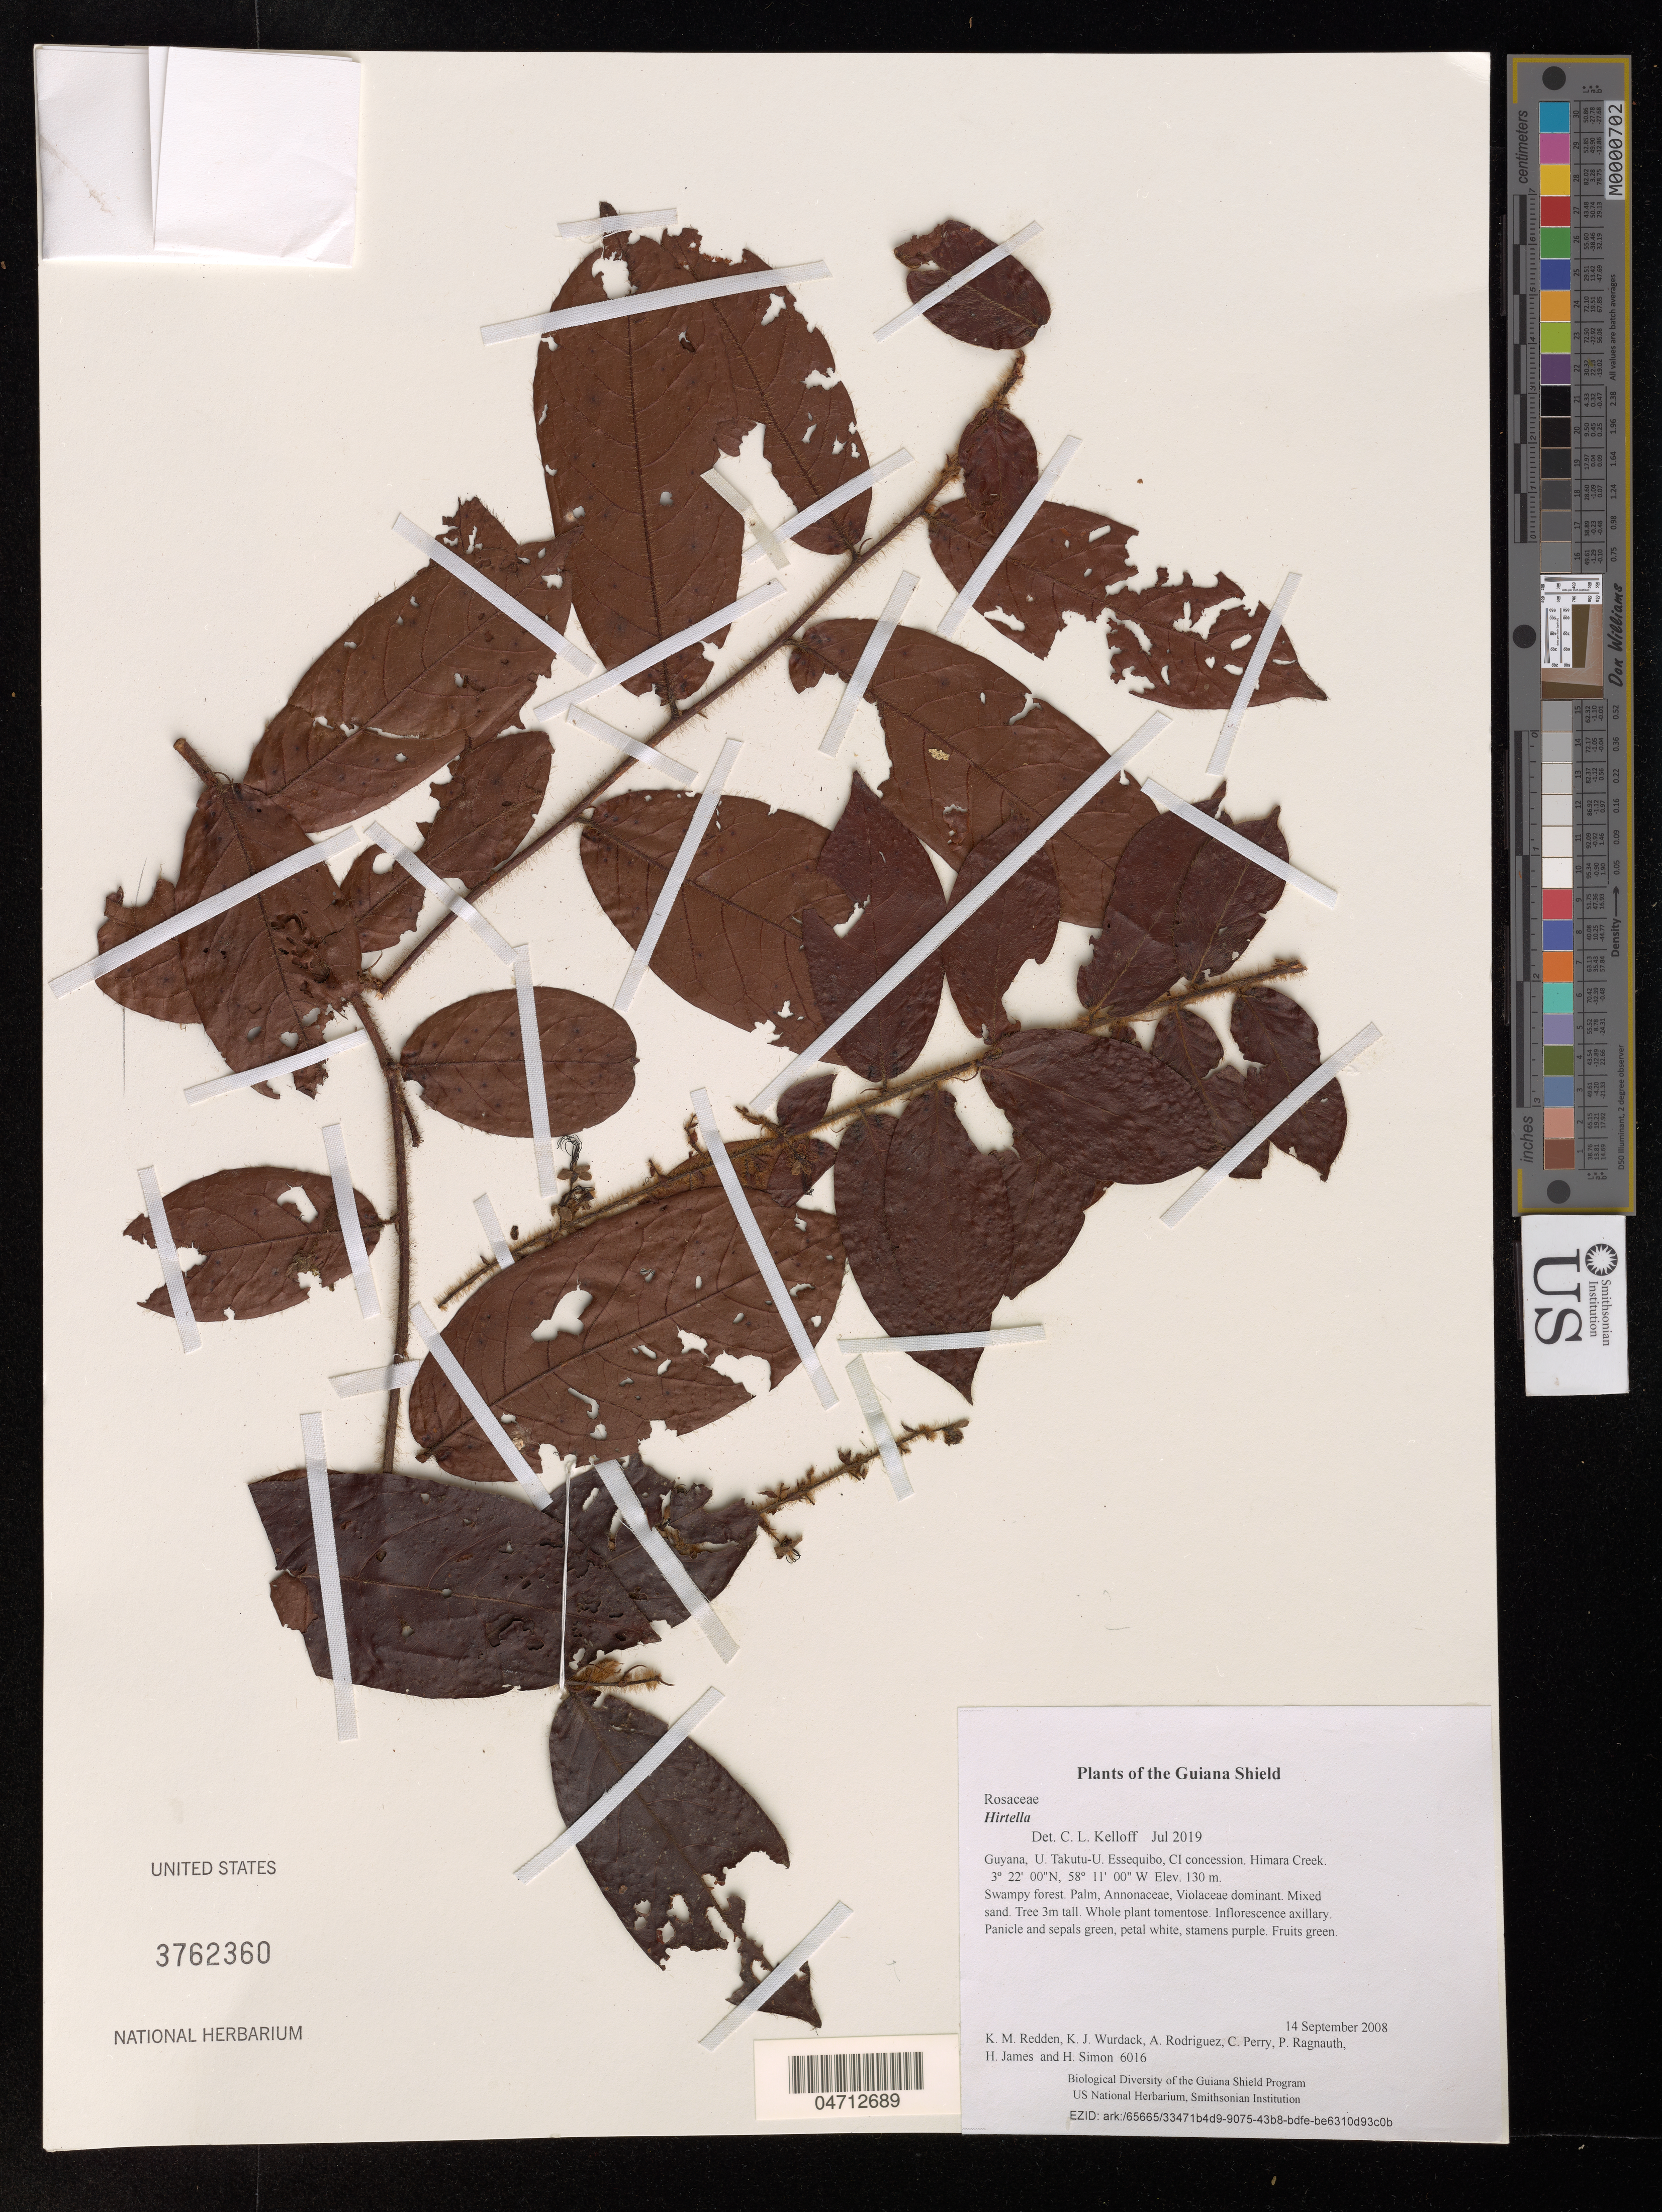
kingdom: Plantae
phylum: Tracheophyta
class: Magnoliopsida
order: Malpighiales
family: Chrysobalanaceae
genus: Hirtella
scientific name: Hirtella sp.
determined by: Kelloff, C. L.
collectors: K. M. Redden, K. Wurdack, A. Rodriguez, C. Perry, P. Ragnauth, H. James & H. Simon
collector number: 6016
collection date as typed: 14 September 2008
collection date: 2008-09-14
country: Guyana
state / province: U. Takutu-U. Essequibo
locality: CI concession. Himara Creek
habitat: Swampy forest. Palm, Annonaceae, Violaceae dominant. Mixed sand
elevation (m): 130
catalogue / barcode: US 3762360